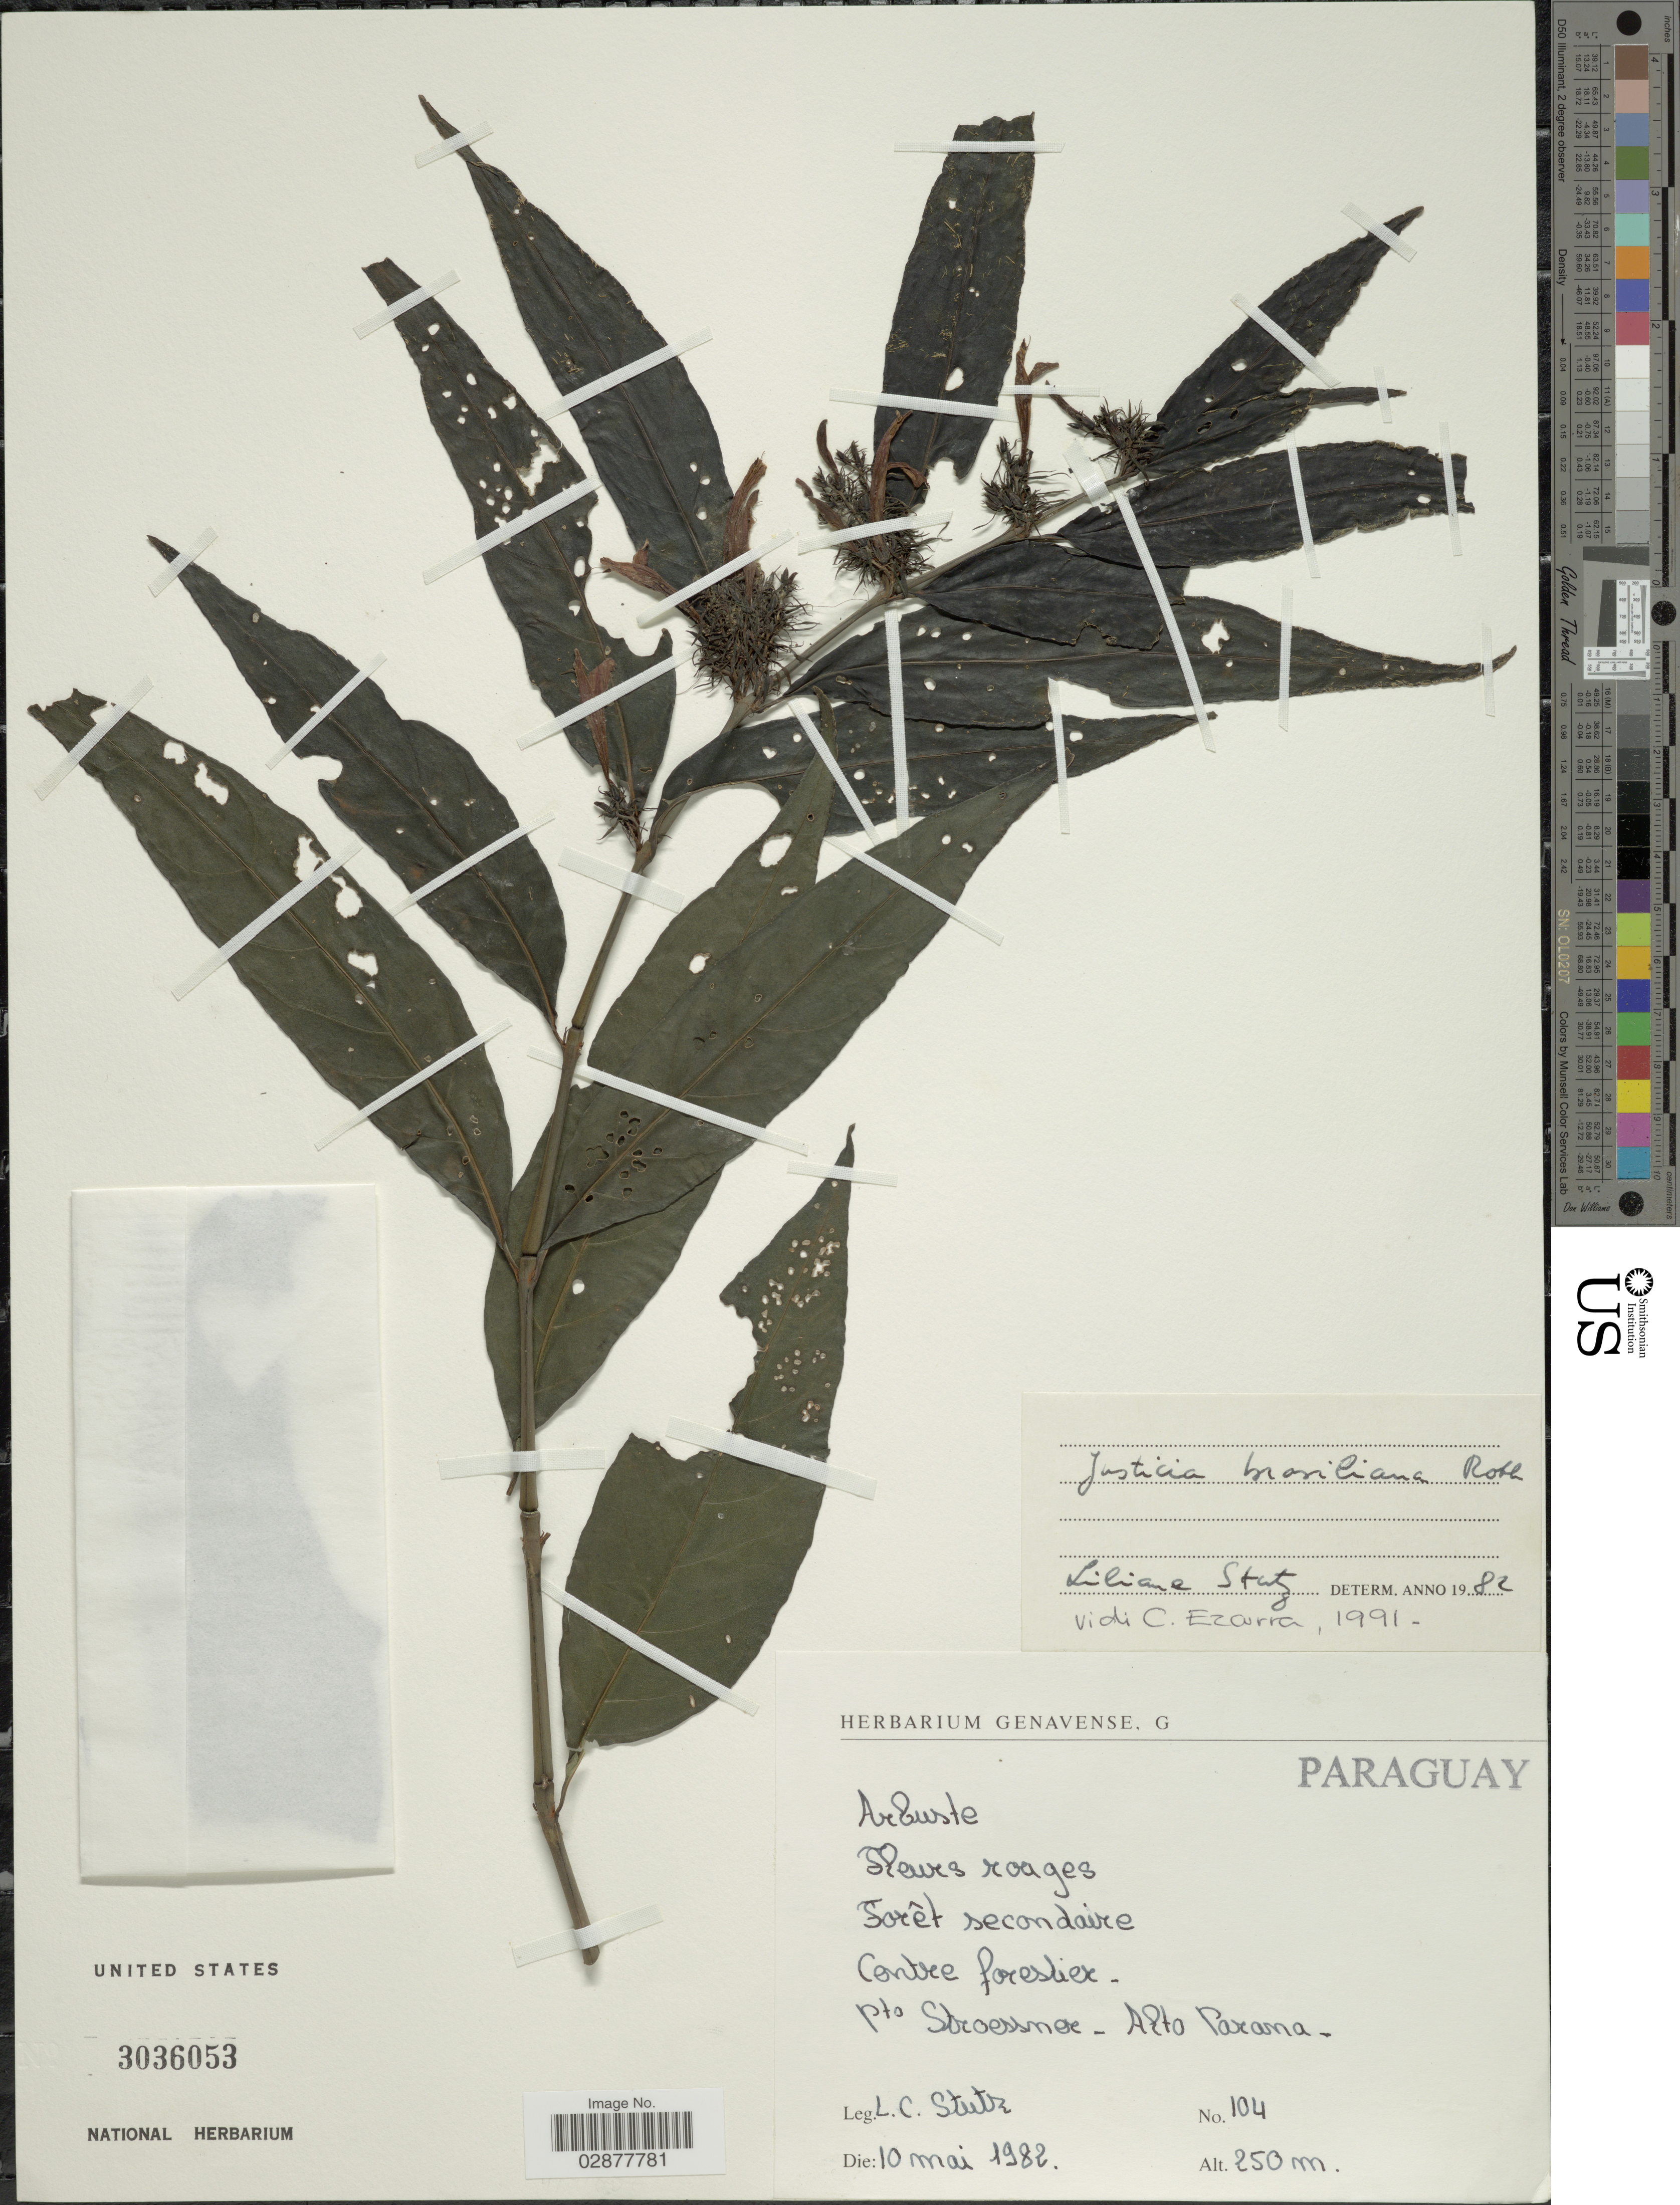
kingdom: Plantae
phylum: Tracheophyta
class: Magnoliopsida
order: Lamiales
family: Acanthaceae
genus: Justicia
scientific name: Justicia brasiliana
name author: Roth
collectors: L. C. Stutz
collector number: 104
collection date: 1982-05-10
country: Paraguay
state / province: Alto Parana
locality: Centre forestier. Pto Stroessner - Alto Parana.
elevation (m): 250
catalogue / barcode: US 3036053